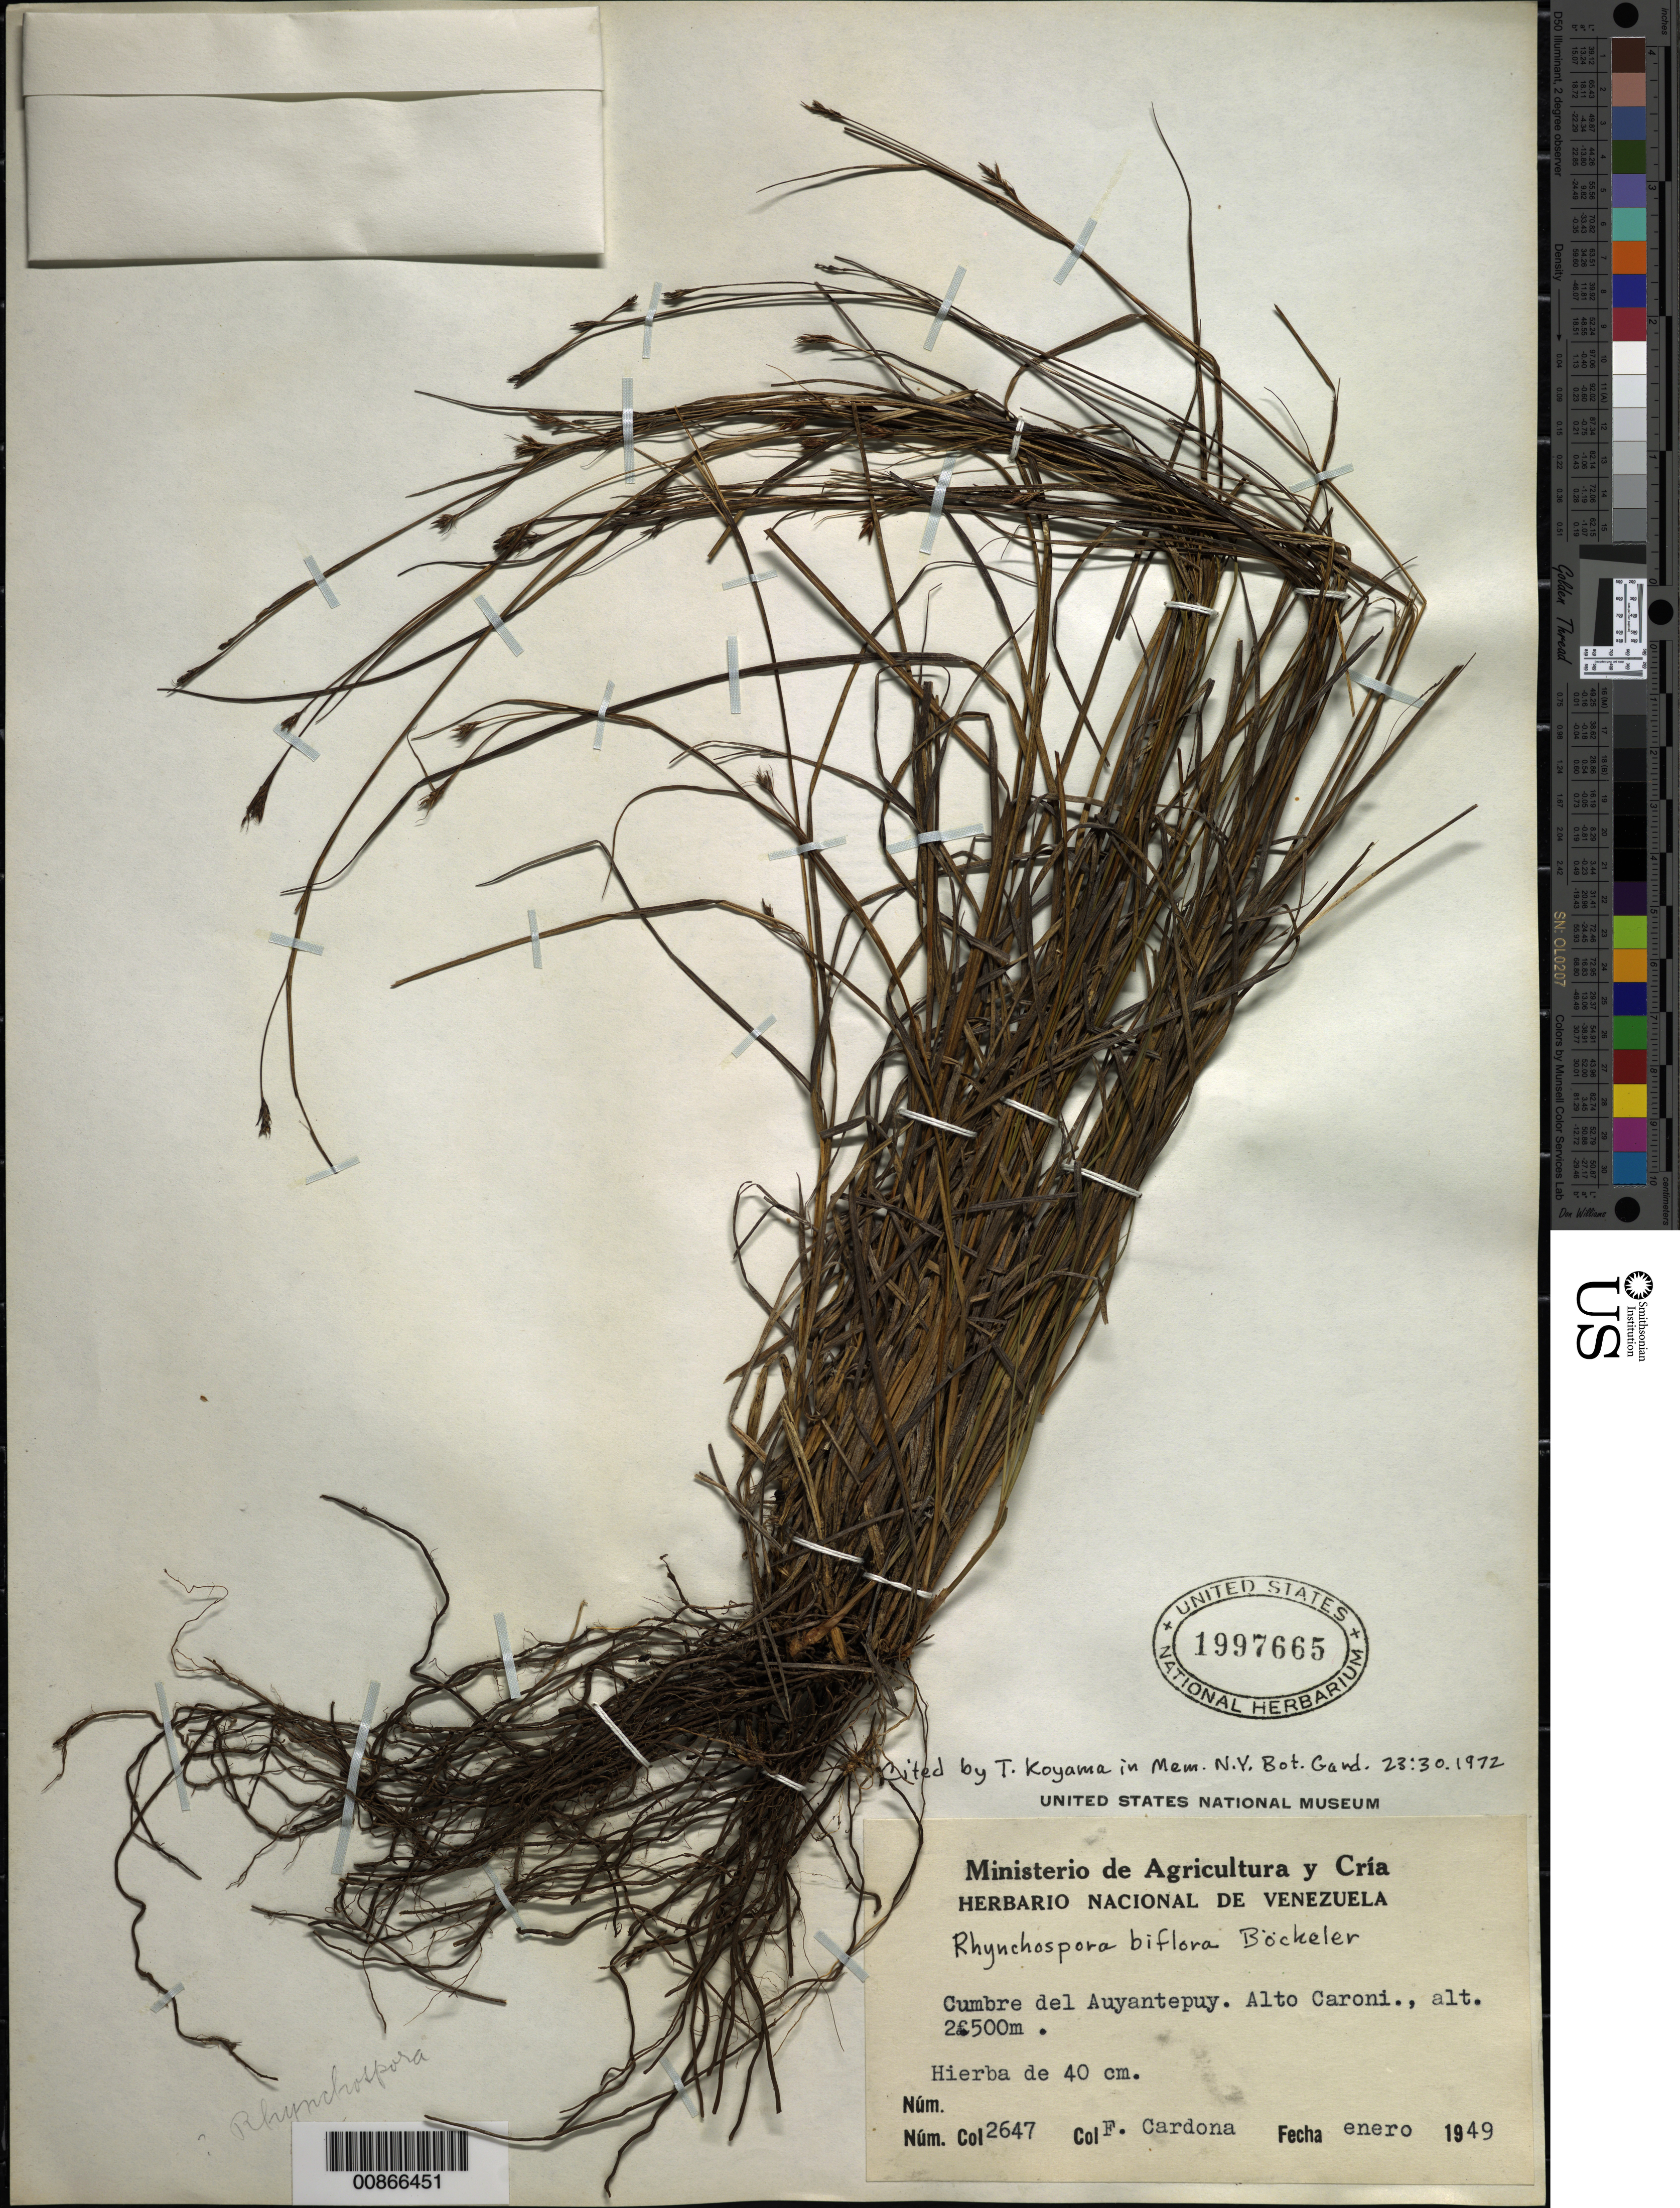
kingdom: Plantae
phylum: Tracheophyta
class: Liliopsida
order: Poales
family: Cyperaceae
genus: Rhynchospora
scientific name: Rhynchospora biflora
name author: Boeckeler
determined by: Koyama, Tetsuo M.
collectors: F. Cardona Puig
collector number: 2647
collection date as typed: Jan-49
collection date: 1949-01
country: Venezuela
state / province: Bolívar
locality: Cerro Auyantepuí, Alto Río Caroní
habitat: Summit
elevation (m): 2500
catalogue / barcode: US 1997665